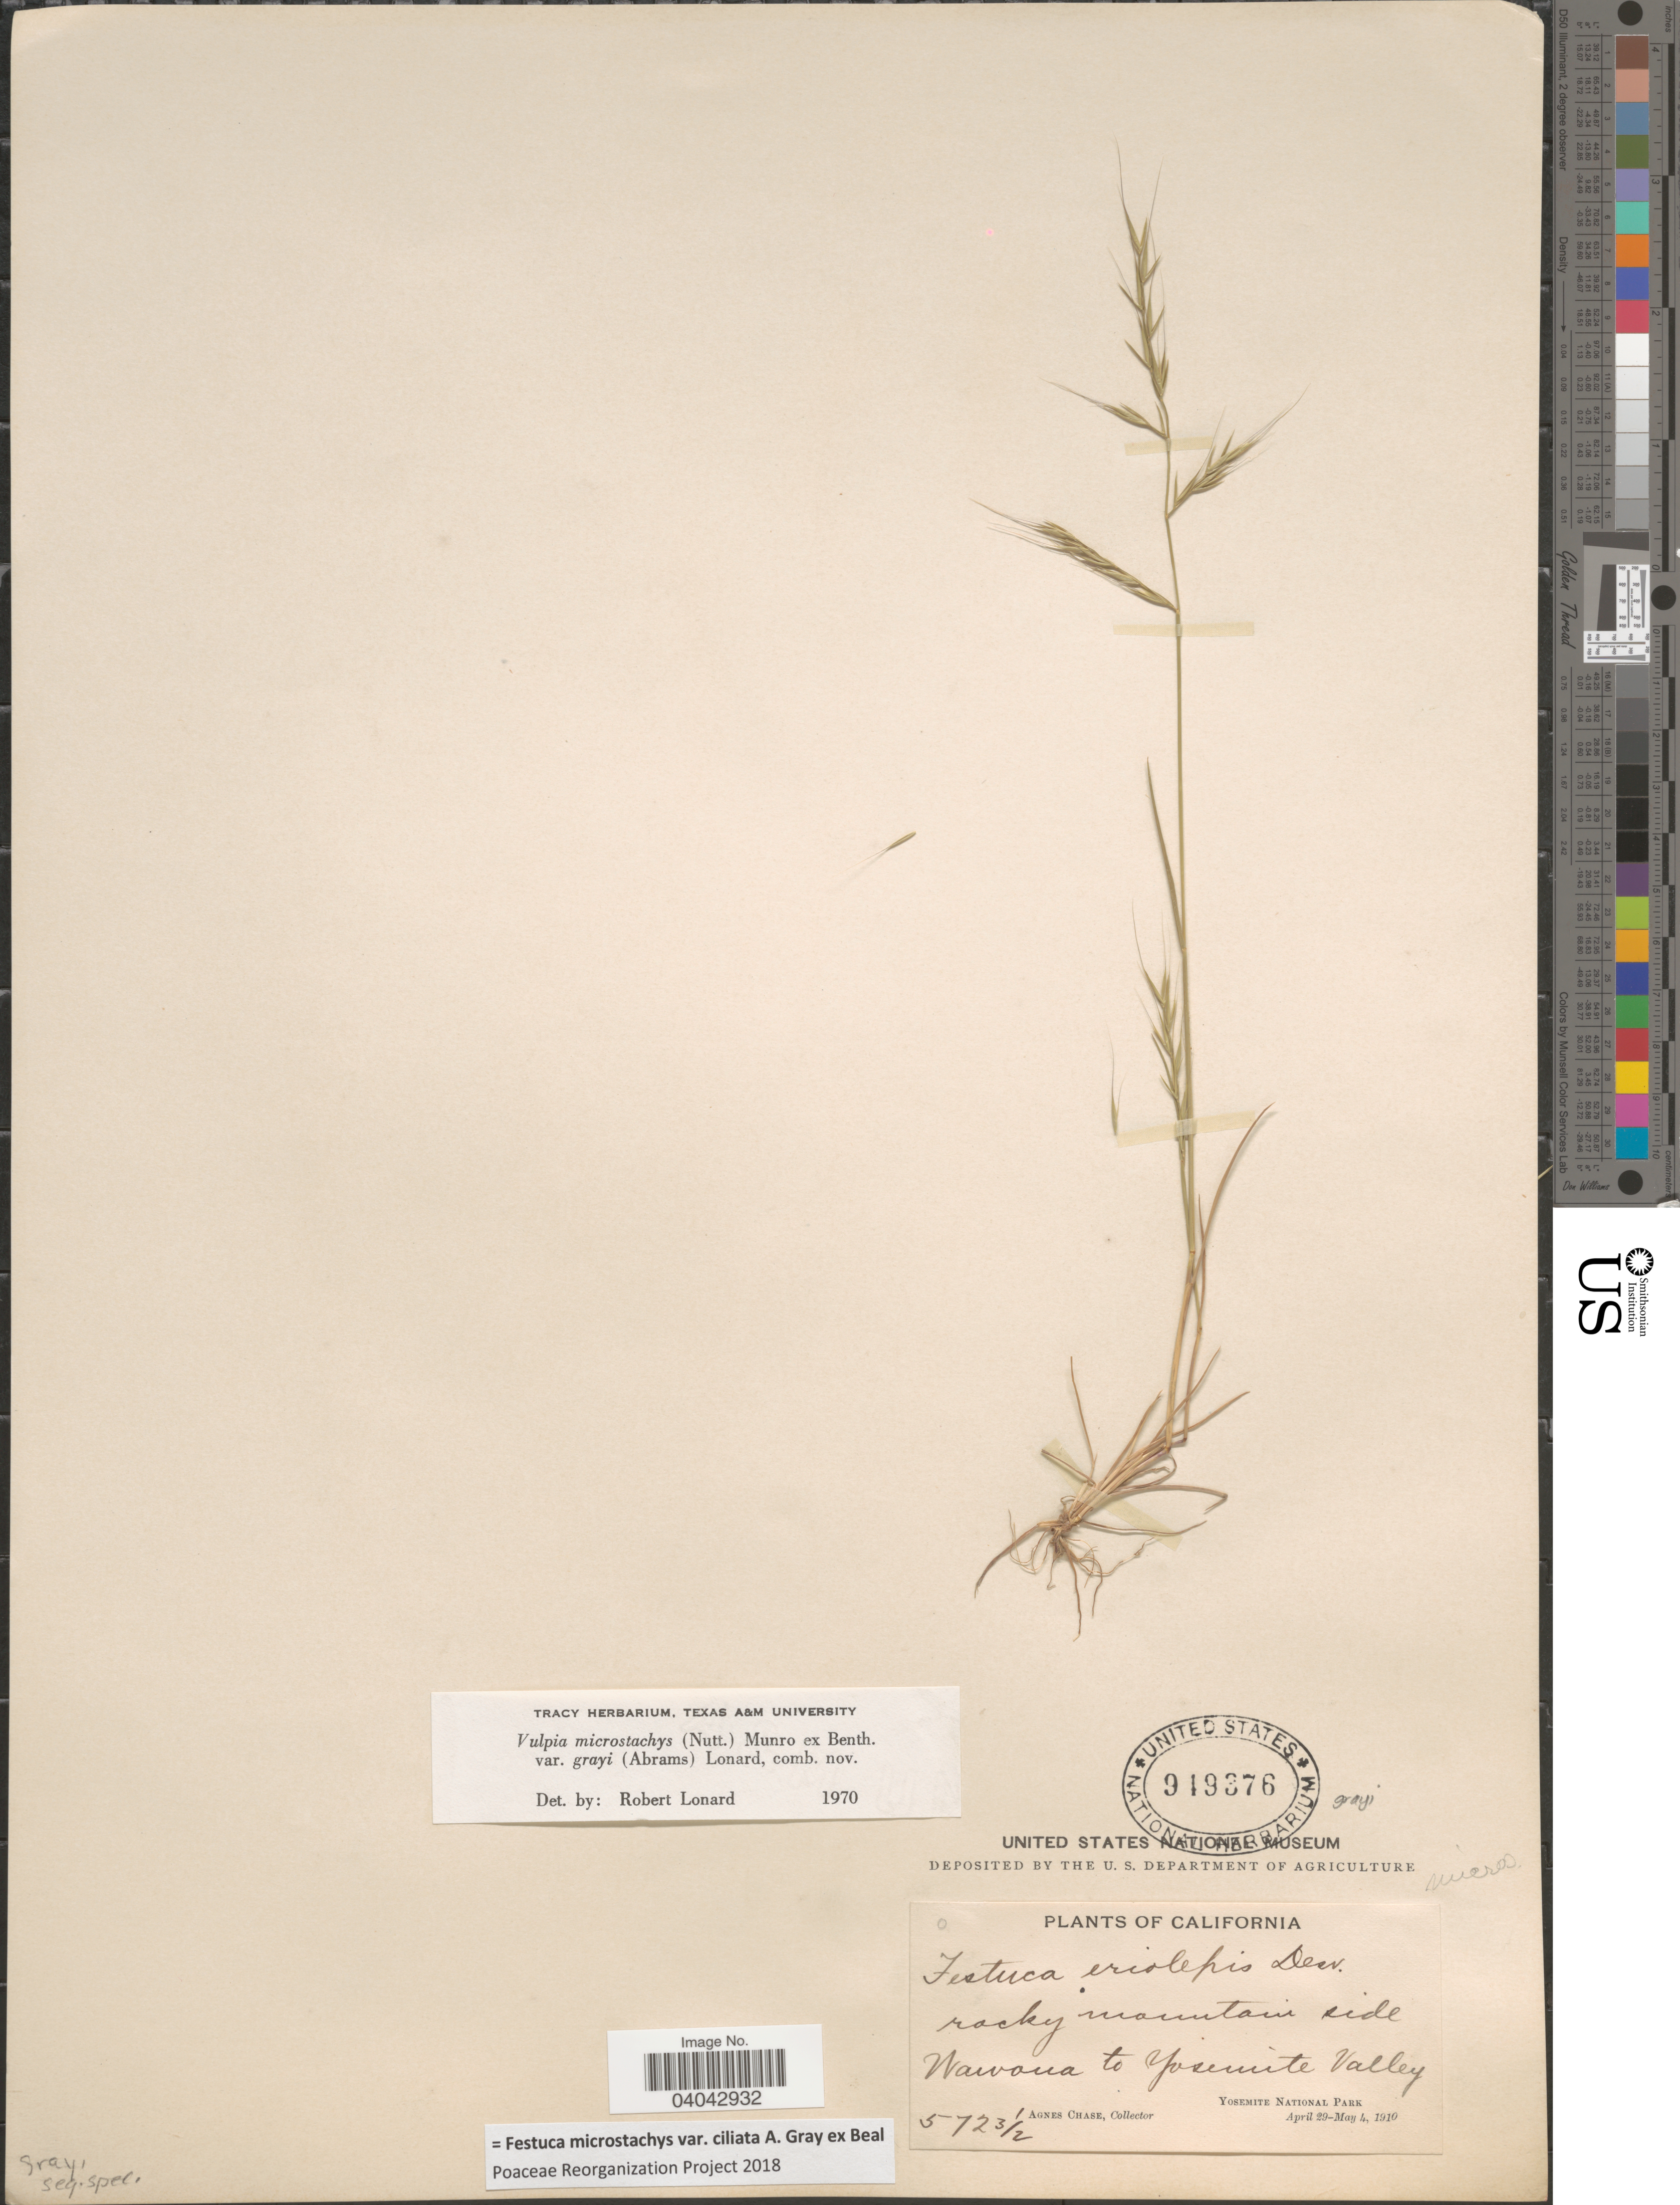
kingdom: Plantae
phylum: Tracheophyta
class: Liliopsida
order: Poales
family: Poaceae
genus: Festuca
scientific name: Festuca microstachys var. ciliata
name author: A. Gray ex W.J. Beal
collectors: A. Chase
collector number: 5723½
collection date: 1910-04-29/1910-05-04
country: United States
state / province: California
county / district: Mariposa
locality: Rocky mountain side Wawona to Yosemite Valley. Yosemite National Park.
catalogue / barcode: US 949376